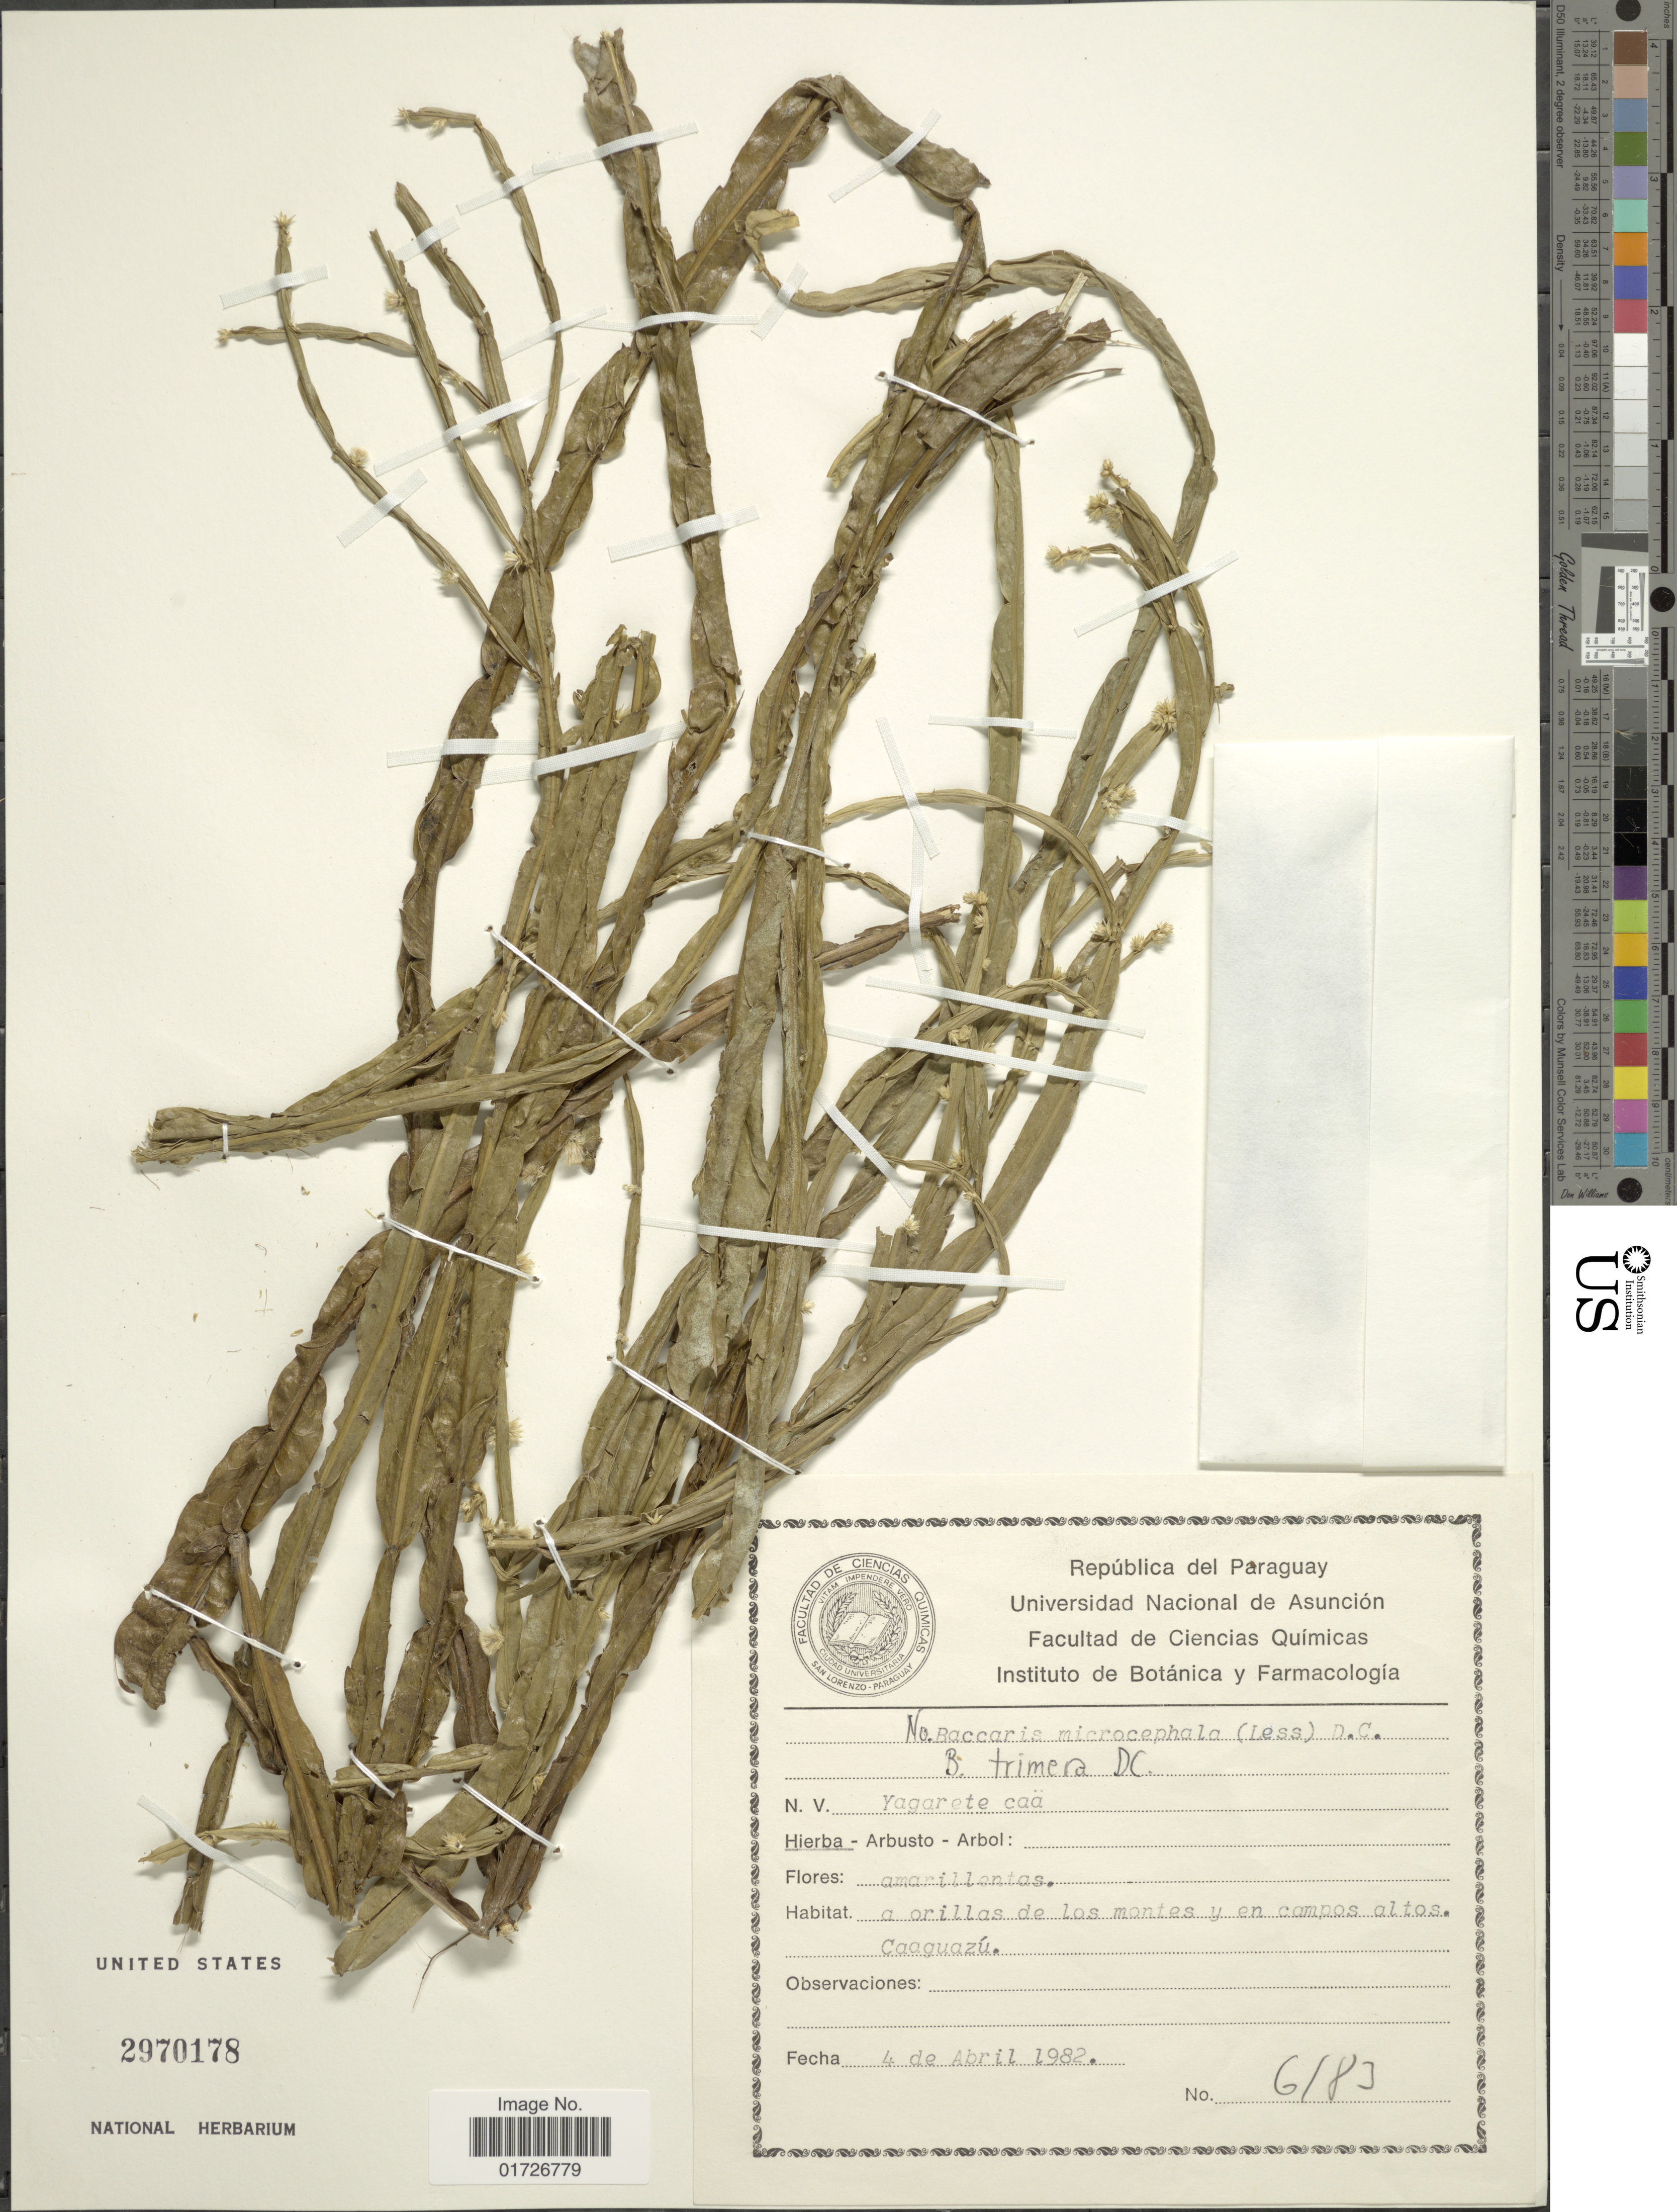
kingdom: Plantae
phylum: Tracheophyta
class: Magnoliopsida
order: Asterales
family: Asteraceae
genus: Baccharis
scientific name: Baccharis trimera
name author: (Less.) DC.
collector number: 6183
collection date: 1982-04-04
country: Paraguay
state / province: Caaguazú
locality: A orillas de los montes y en campos altos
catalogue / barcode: US 2970178